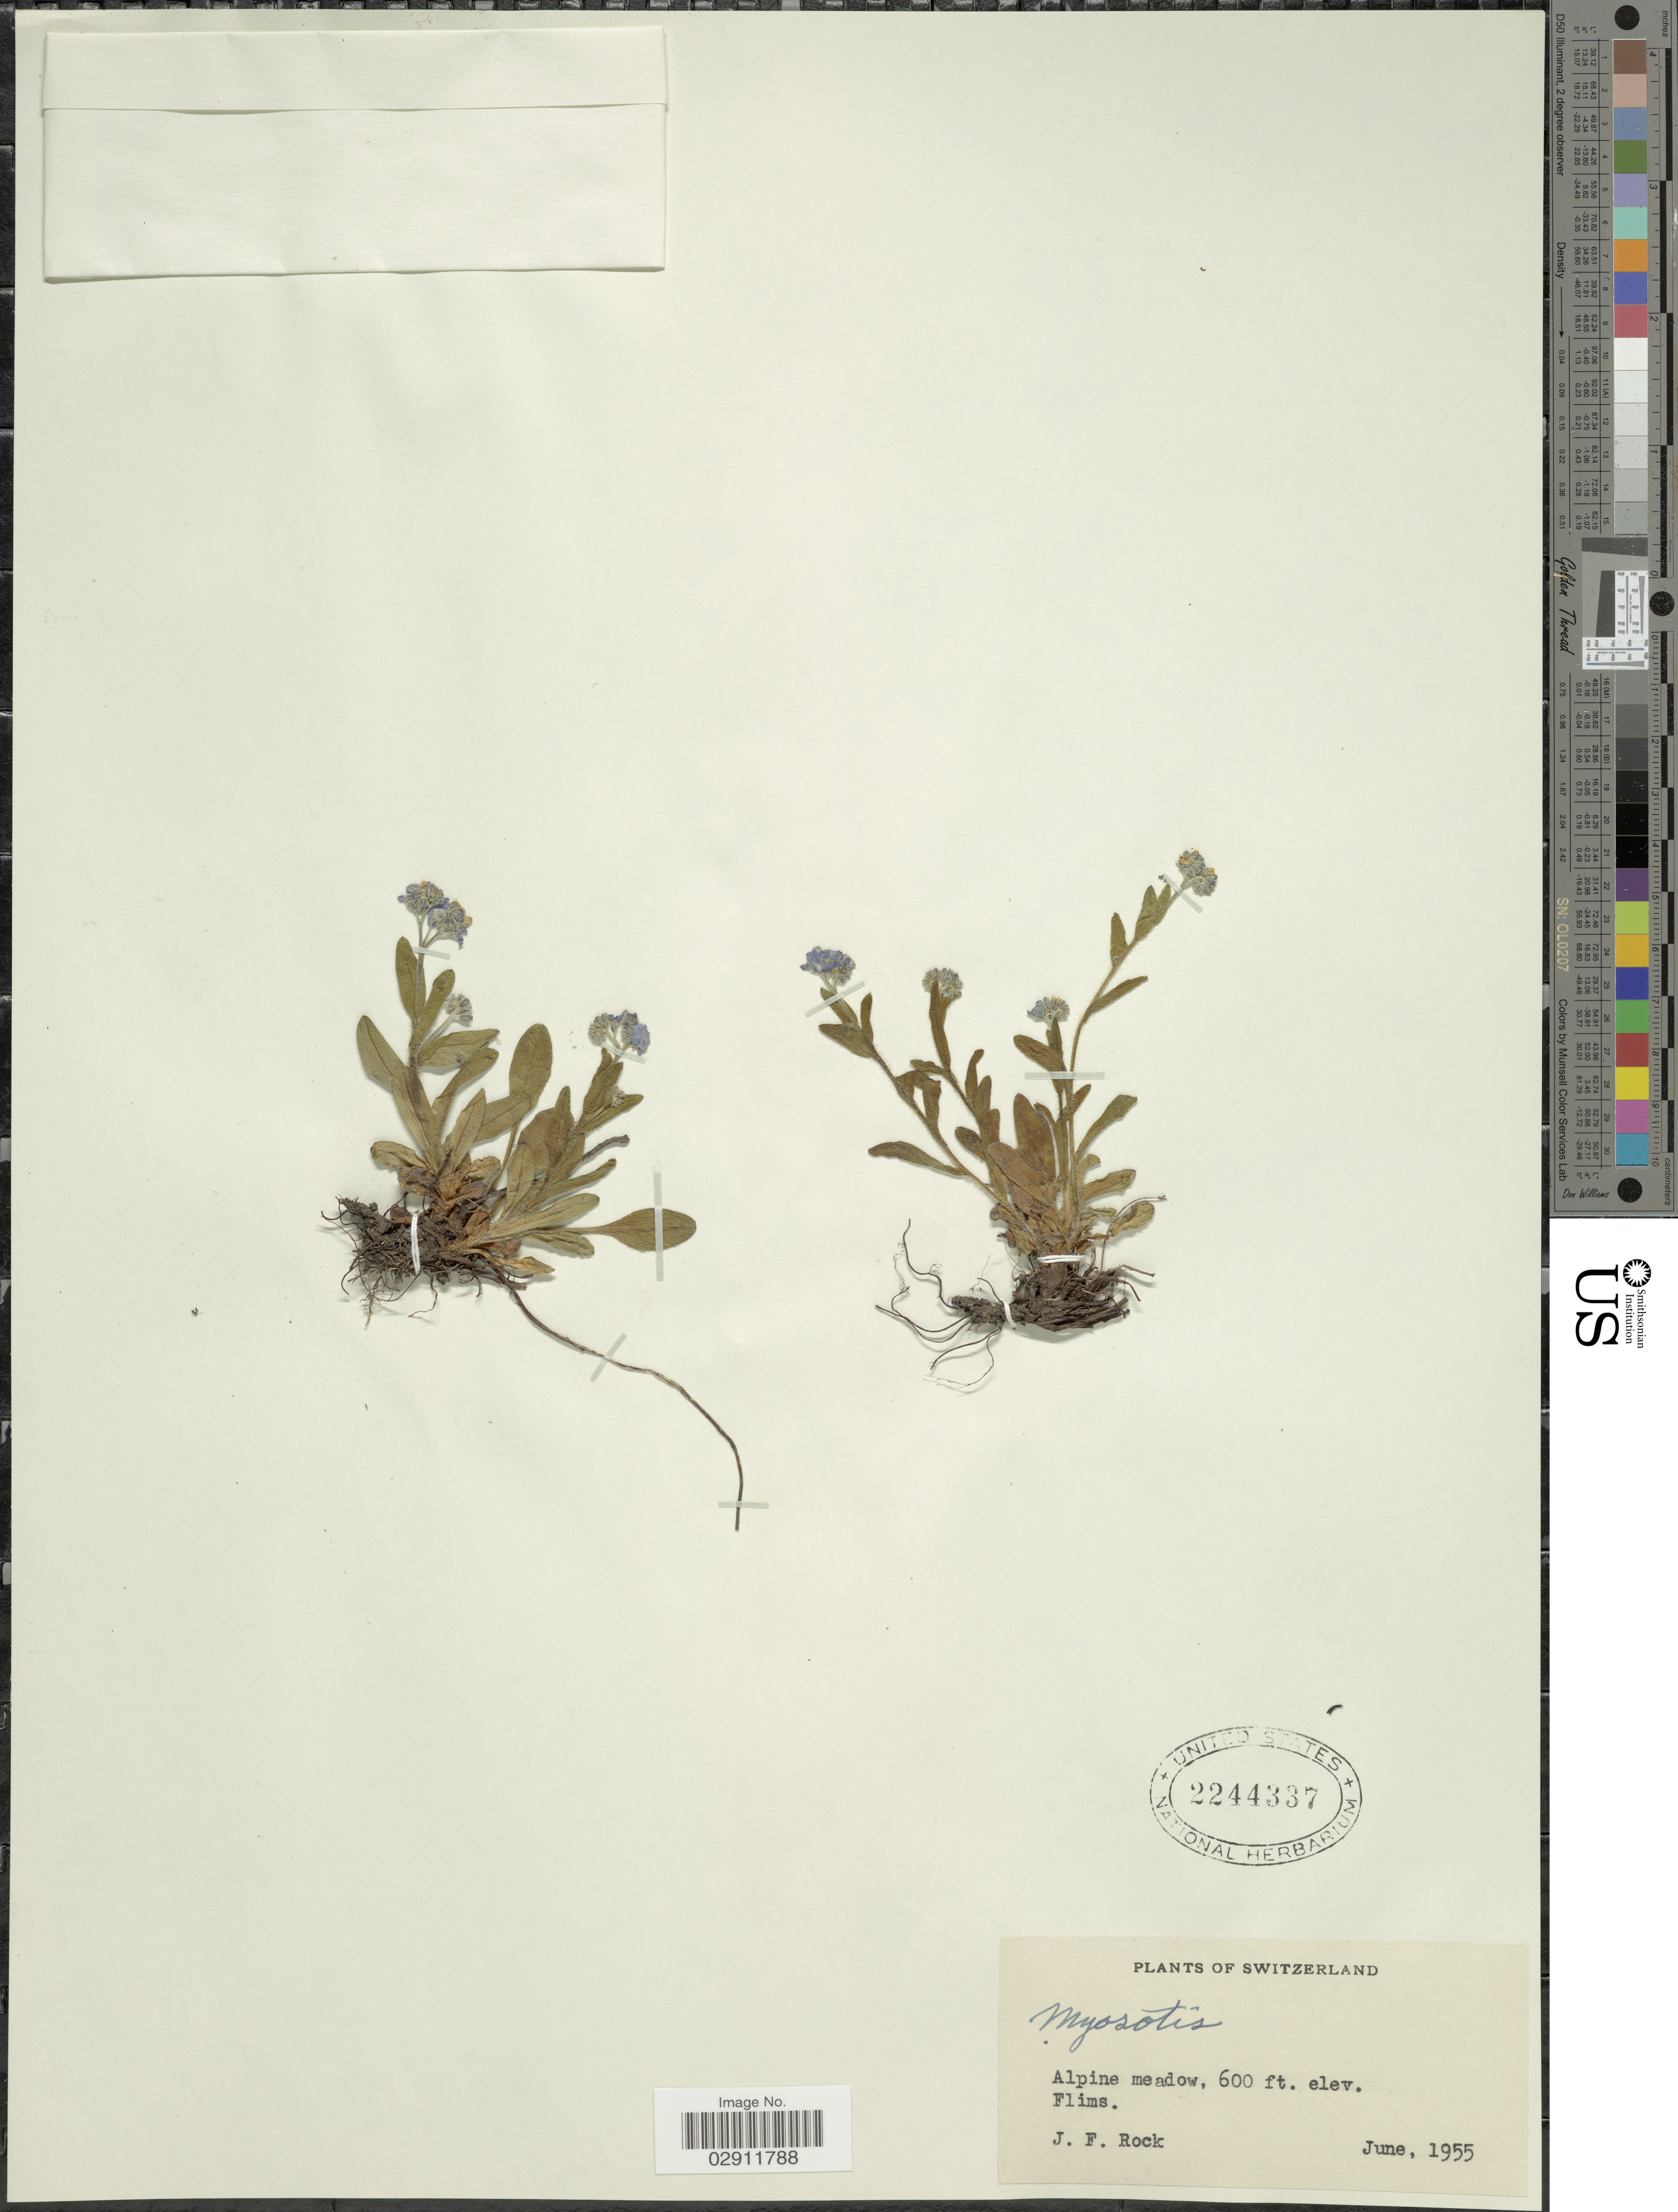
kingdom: Plantae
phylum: Tracheophyta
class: Magnoliopsida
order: Boraginales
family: Boraginaceae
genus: Myosotis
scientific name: Myosotis sp.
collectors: J. Rock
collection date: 1955-06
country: Switzerland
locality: Alpine meadow. Flims.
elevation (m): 183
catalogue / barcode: US 2244337